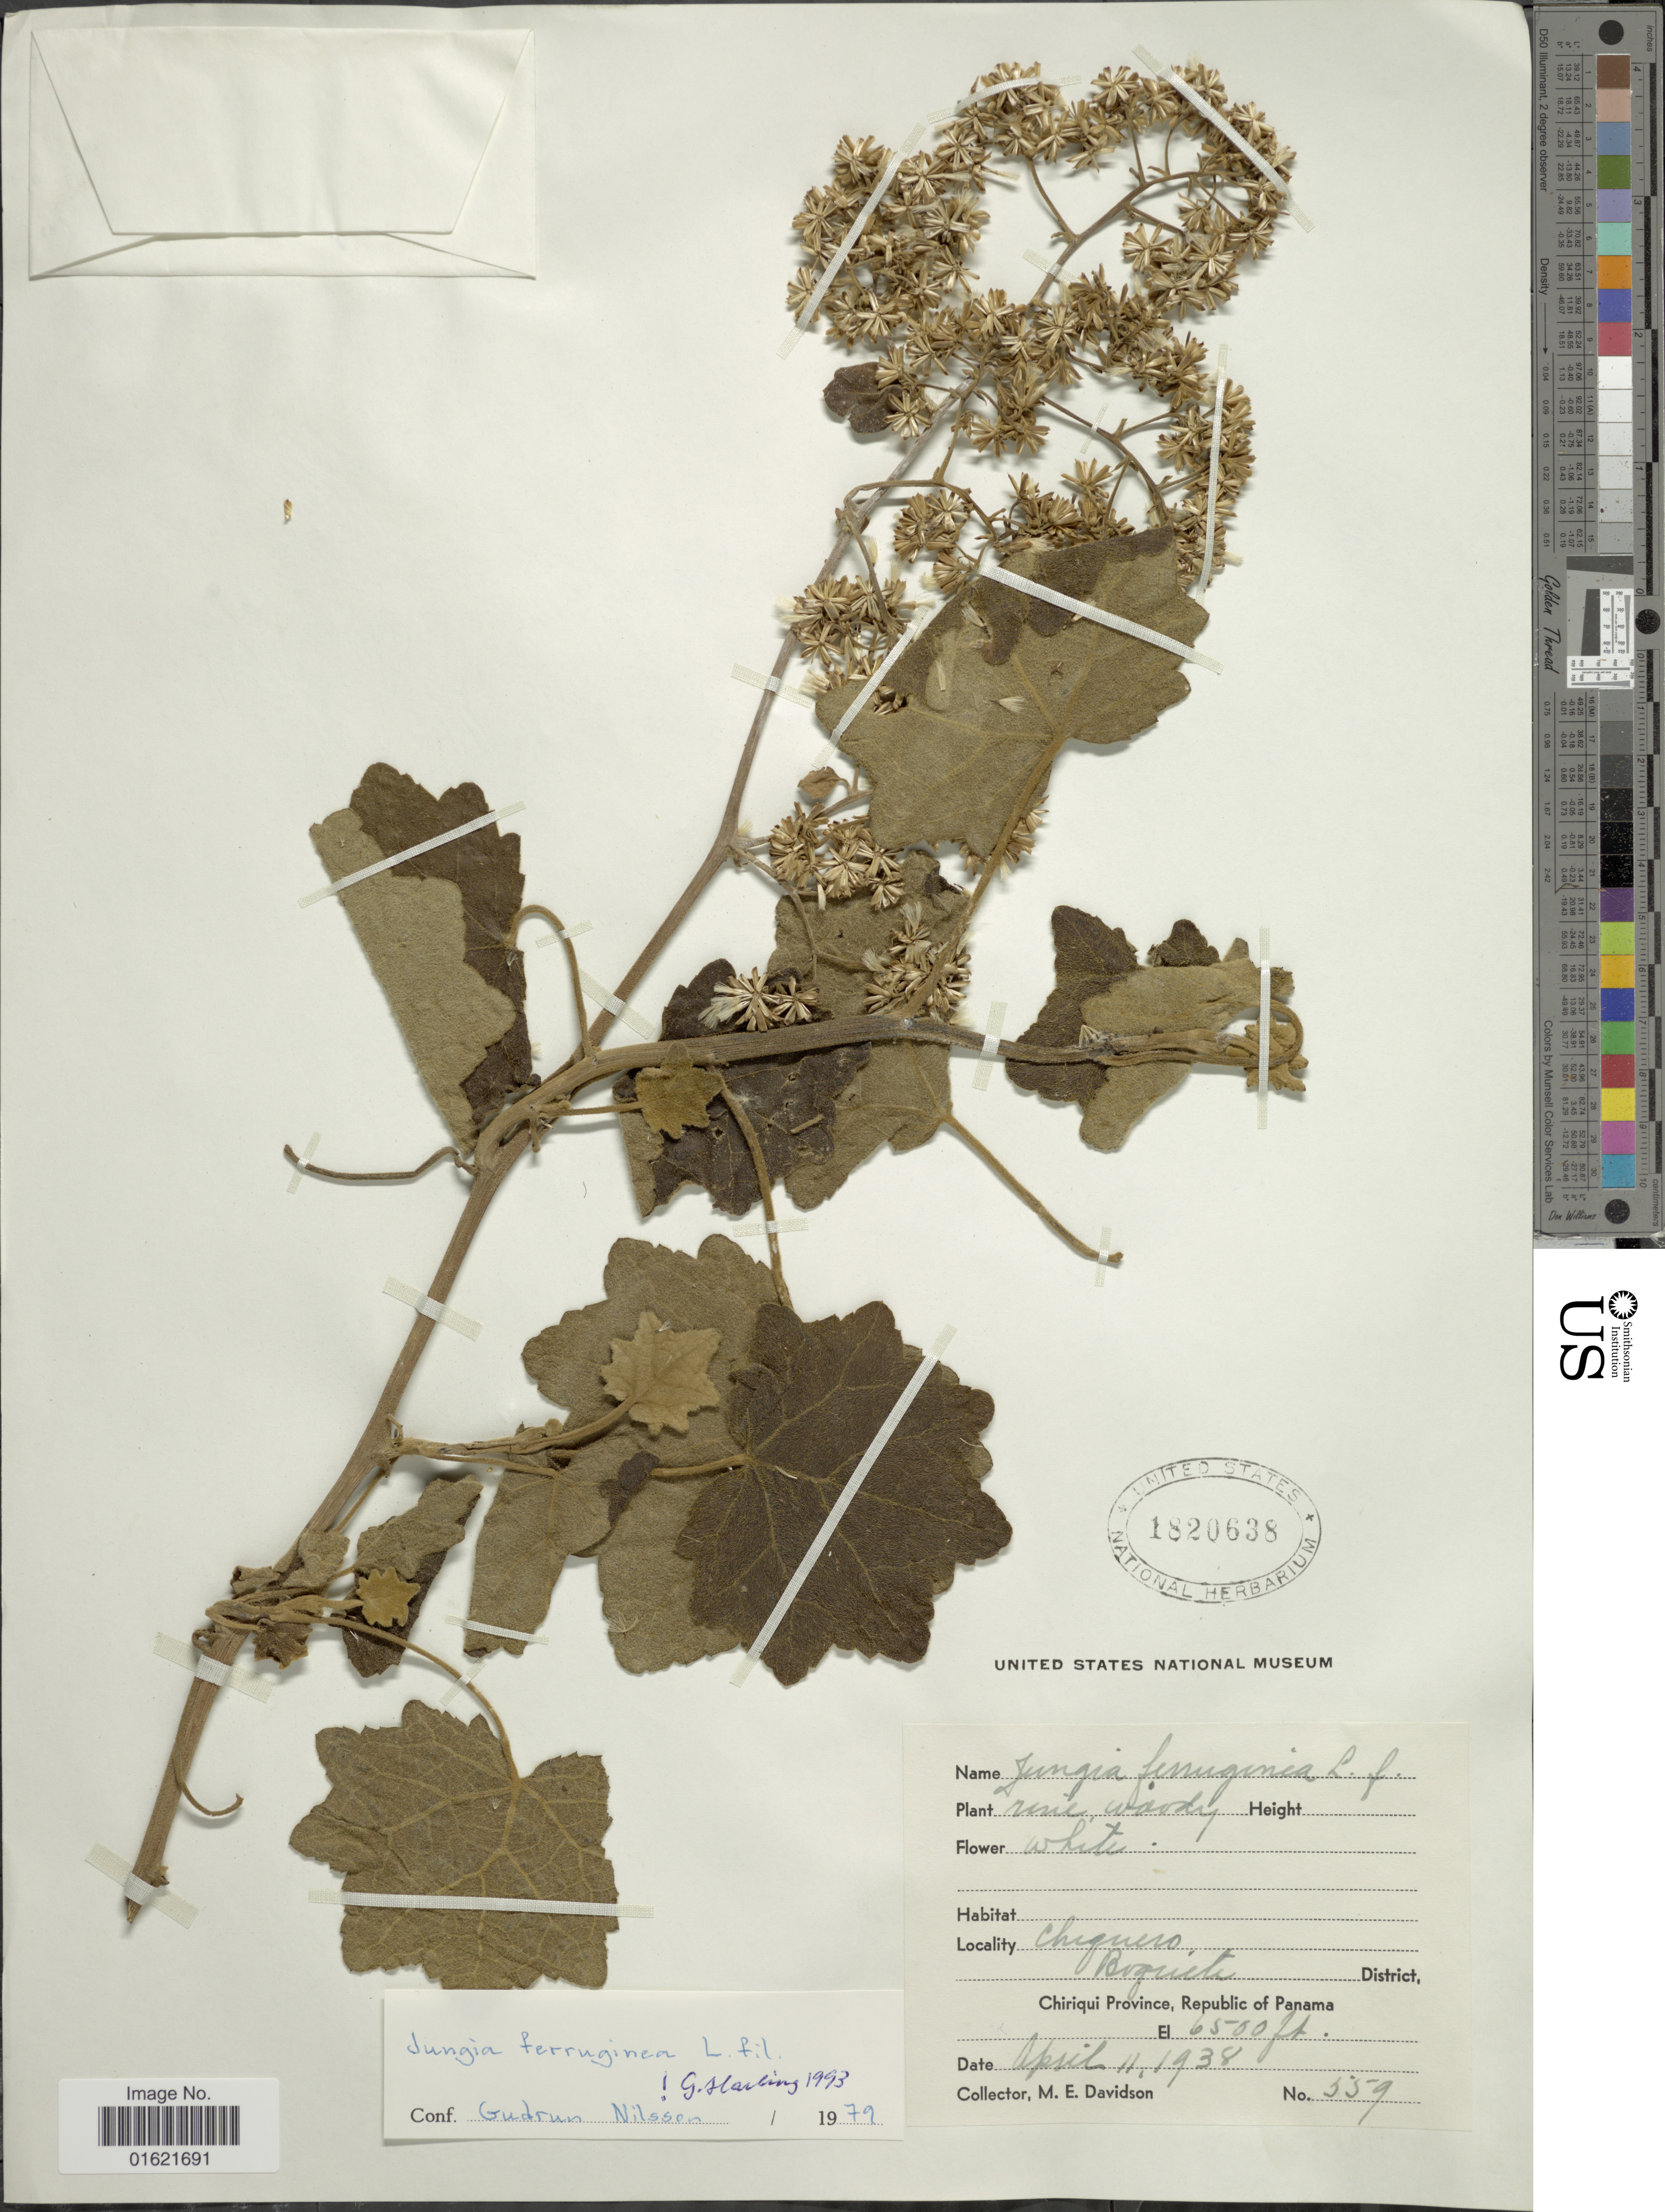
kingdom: Plantae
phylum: Tracheophyta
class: Magnoliopsida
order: Asterales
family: Asteraceae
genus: Jungia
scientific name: Jungia ferruginea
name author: L. f.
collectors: M. E. Davidson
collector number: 559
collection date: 1938-04-11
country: Panama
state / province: Chiriqui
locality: Chagres, Boquete District. Chiriqui Province, Republic of Panama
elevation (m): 1981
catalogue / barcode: US 1820638